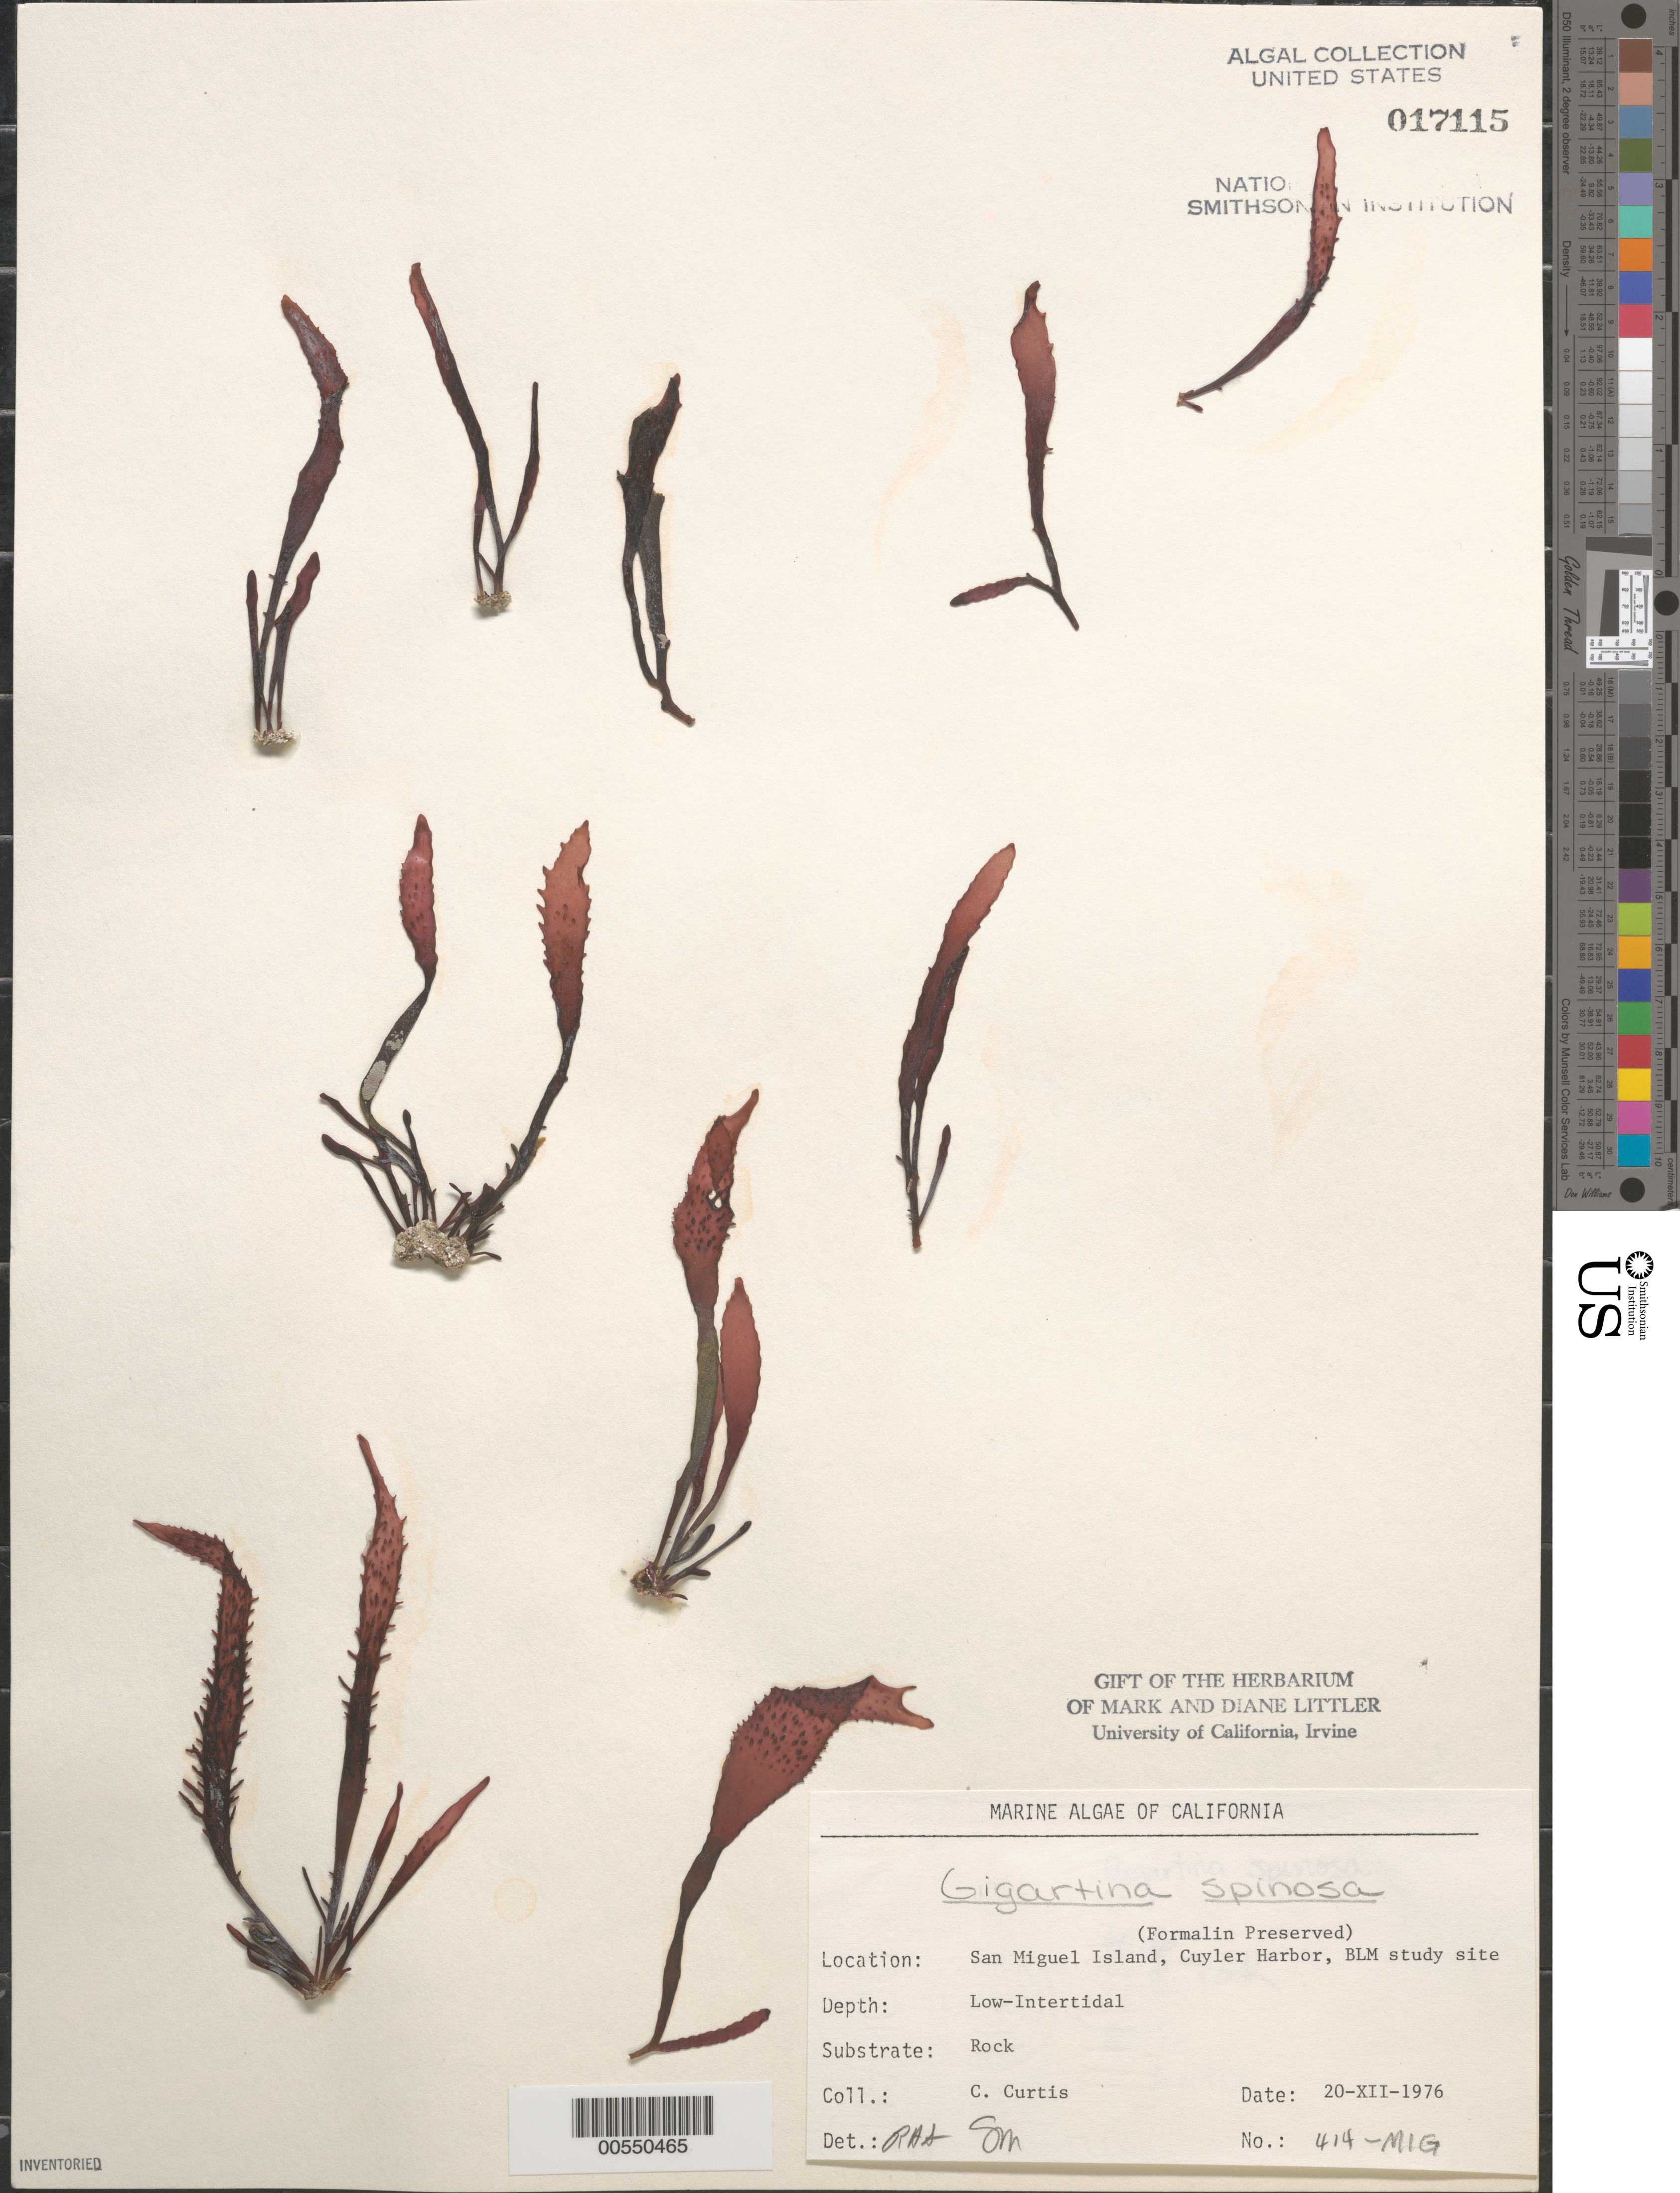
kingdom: Plantae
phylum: Rhodophyta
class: Florideophyceae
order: Gigartinales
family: Gigartinaceae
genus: Chondracanthus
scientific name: Chondracanthus spinosus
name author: (Kütz.) Guiry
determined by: Algae name updating Project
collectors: C. Curtis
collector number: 414-MIG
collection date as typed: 20 Dec 1976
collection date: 1976-12-20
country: United States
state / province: California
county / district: Santa Barbara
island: San Miguel Island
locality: Cuyler Harbor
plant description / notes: BLM-SOCALBIGHT Rocky Intertidal Survey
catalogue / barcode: US 17115